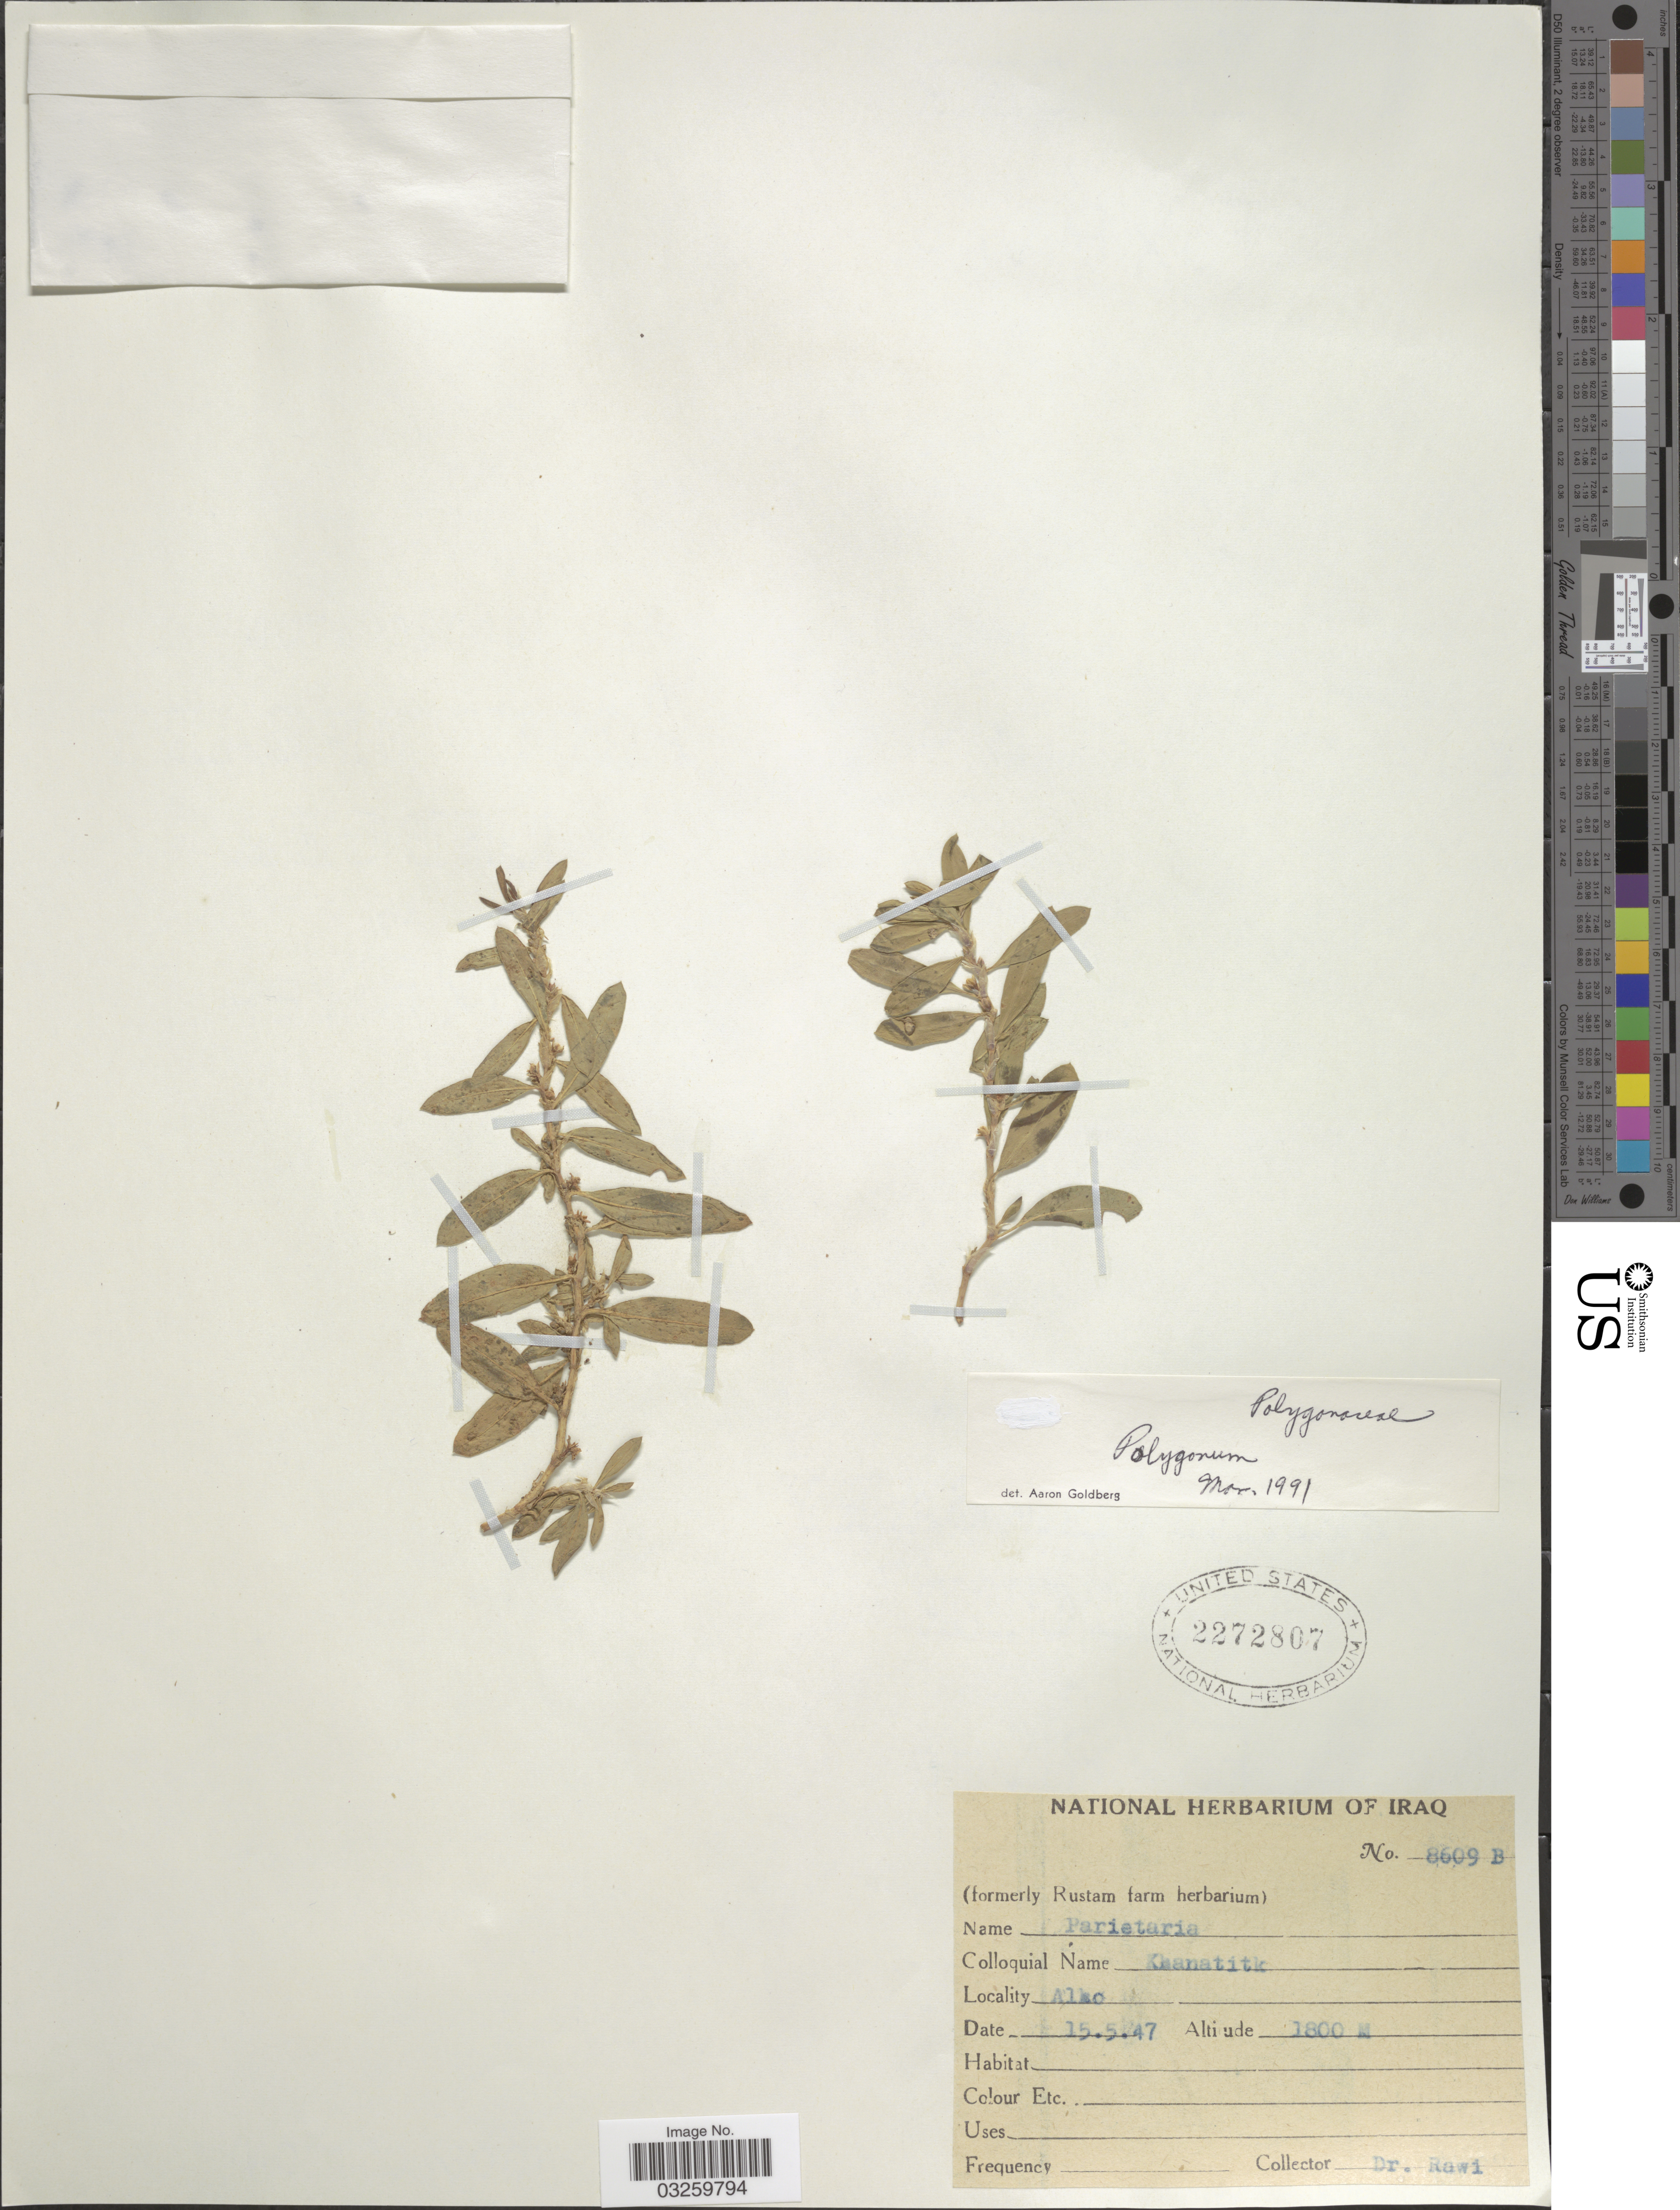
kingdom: Plantae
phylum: Tracheophyta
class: Magnoliopsida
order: Caryophyllales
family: Polygonaceae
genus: Polygonum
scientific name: Polygonum sp.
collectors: -. Rawi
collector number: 8609B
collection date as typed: Transcribed d/m/y: 15/5/47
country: Iraq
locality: Alko.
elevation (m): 1800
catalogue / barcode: US 2272807